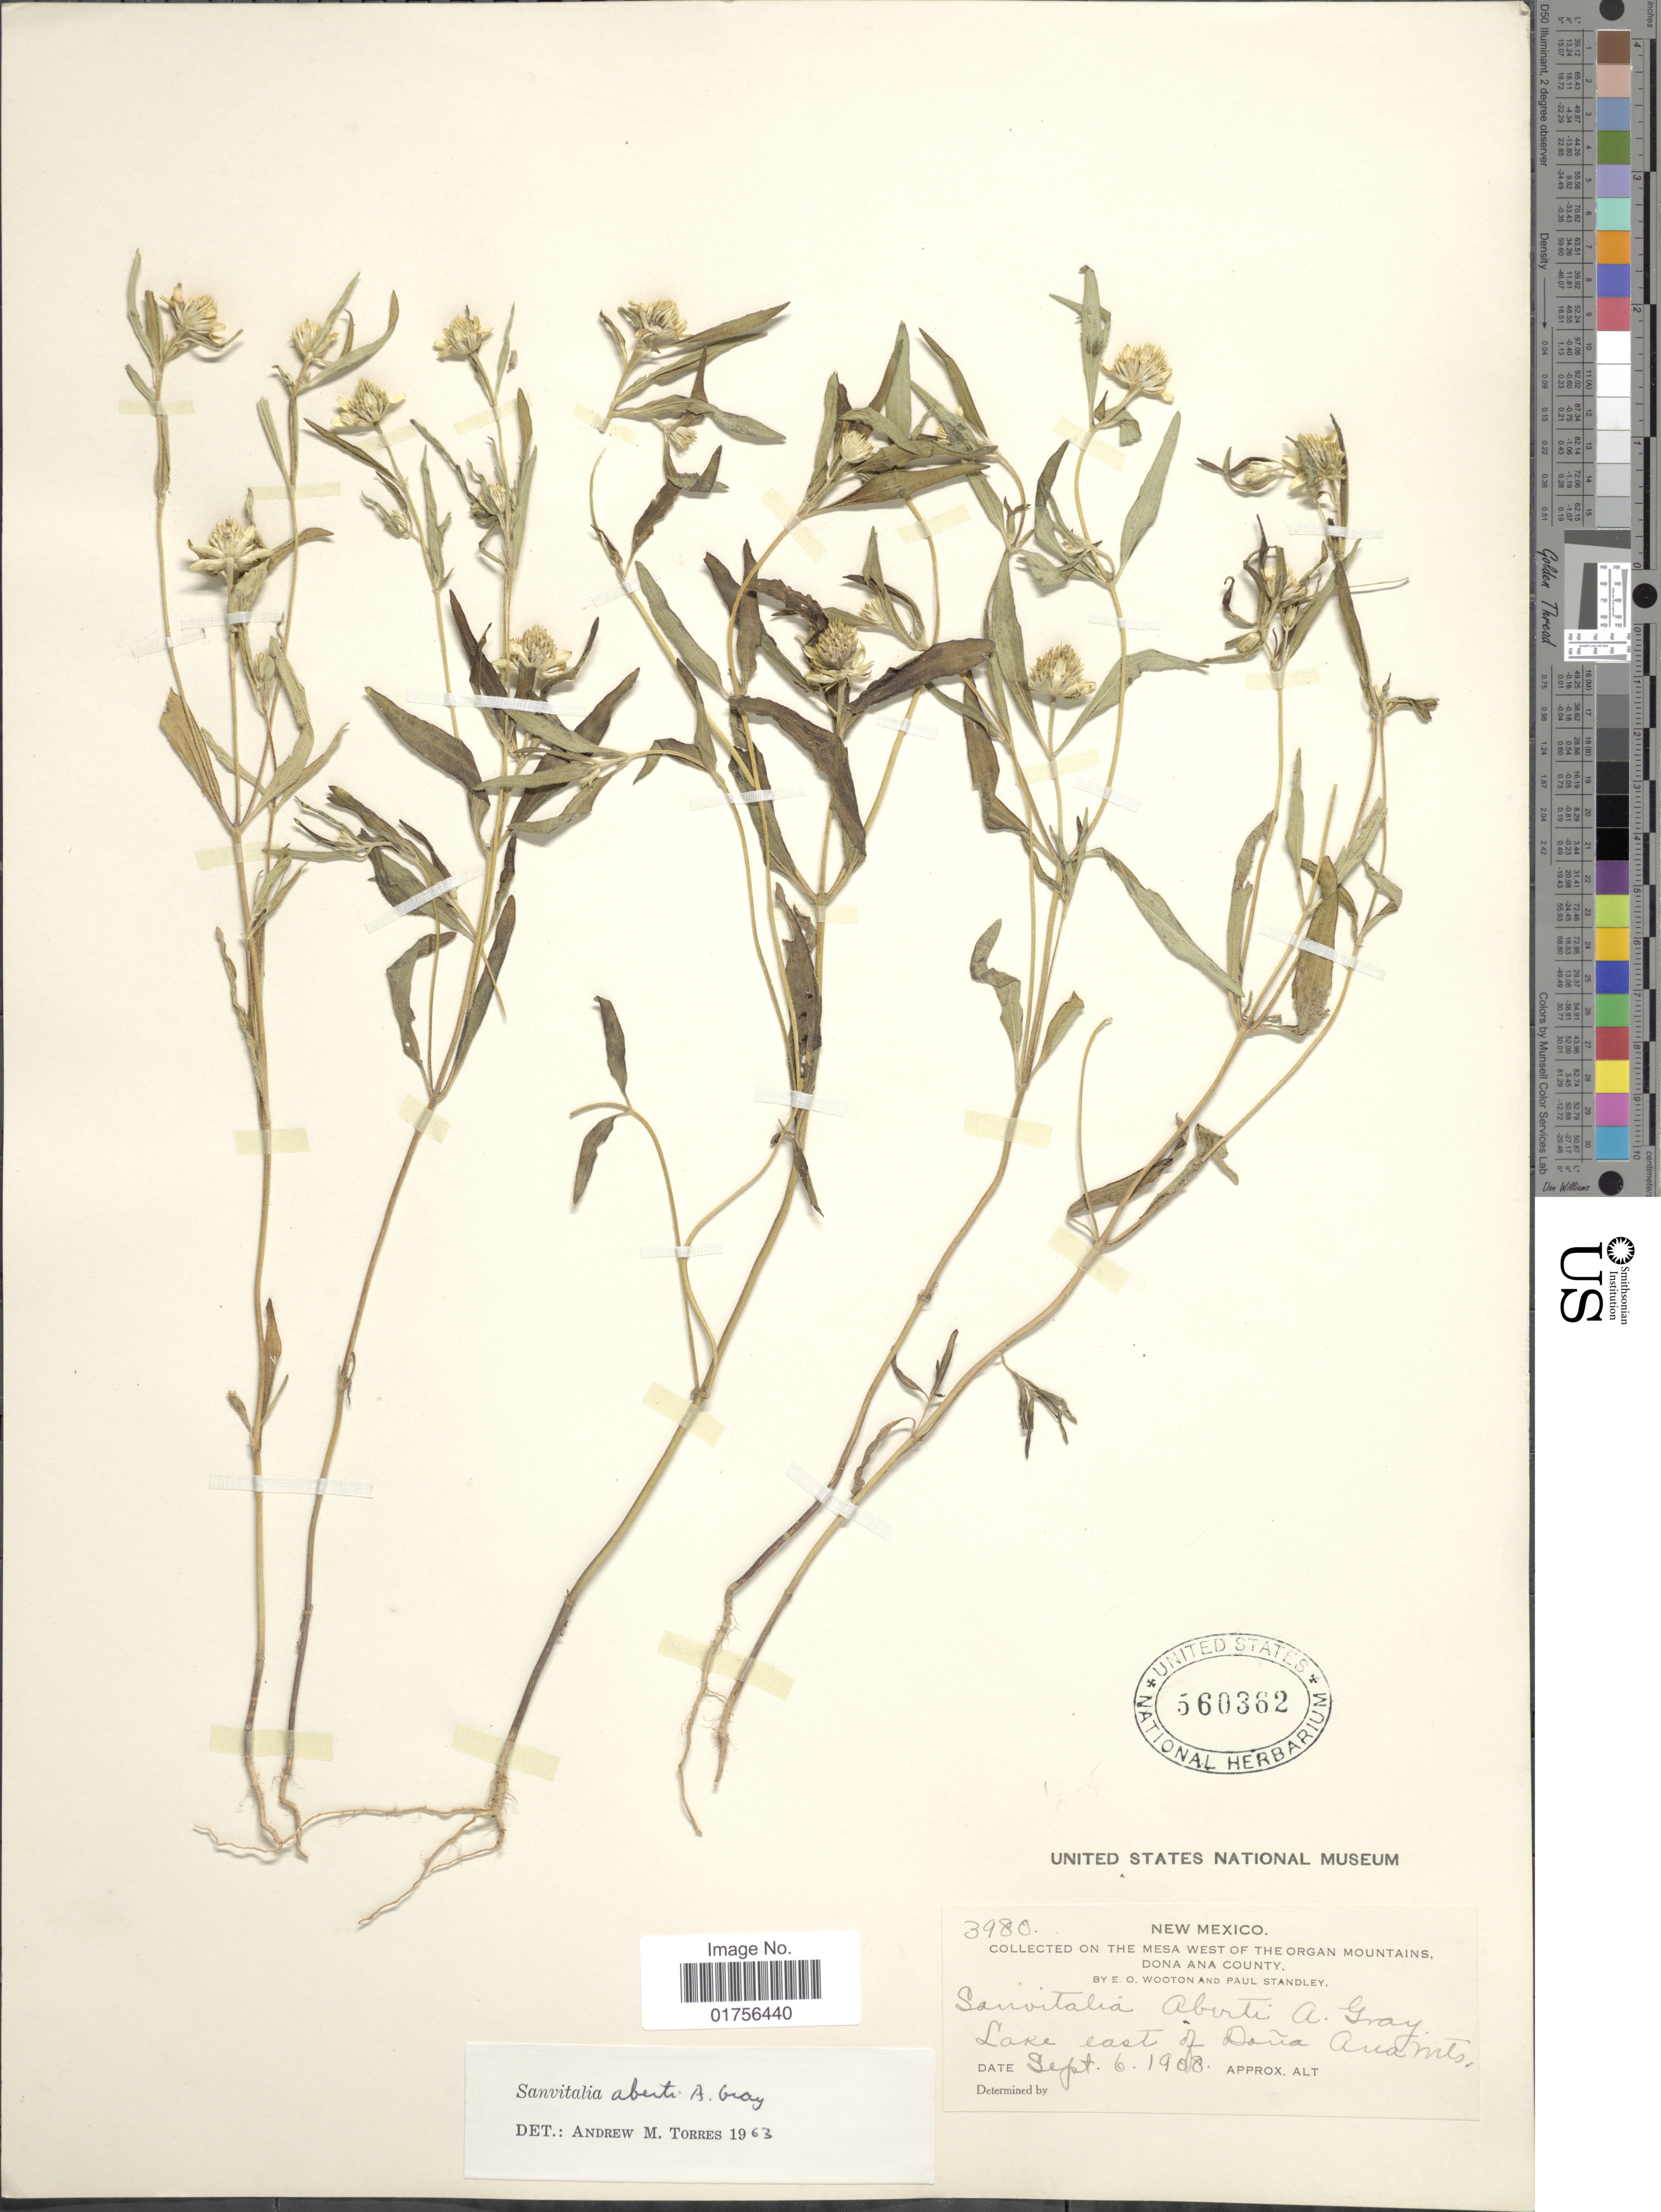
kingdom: Plantae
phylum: Tracheophyta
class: Magnoliopsida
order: Asterales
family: Asteraceae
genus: Sanvitalia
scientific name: Sanvitalia aberti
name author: A. Gray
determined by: Skibicki, Samuel V.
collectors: E. O. Wooton & P. C. Standley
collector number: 3980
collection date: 1908-09-06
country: United States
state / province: New Mexico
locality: On The Mesa West of The Organ Mountains, Dona Ana County, Lake east of Dona Ana Mts.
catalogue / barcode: US 560362